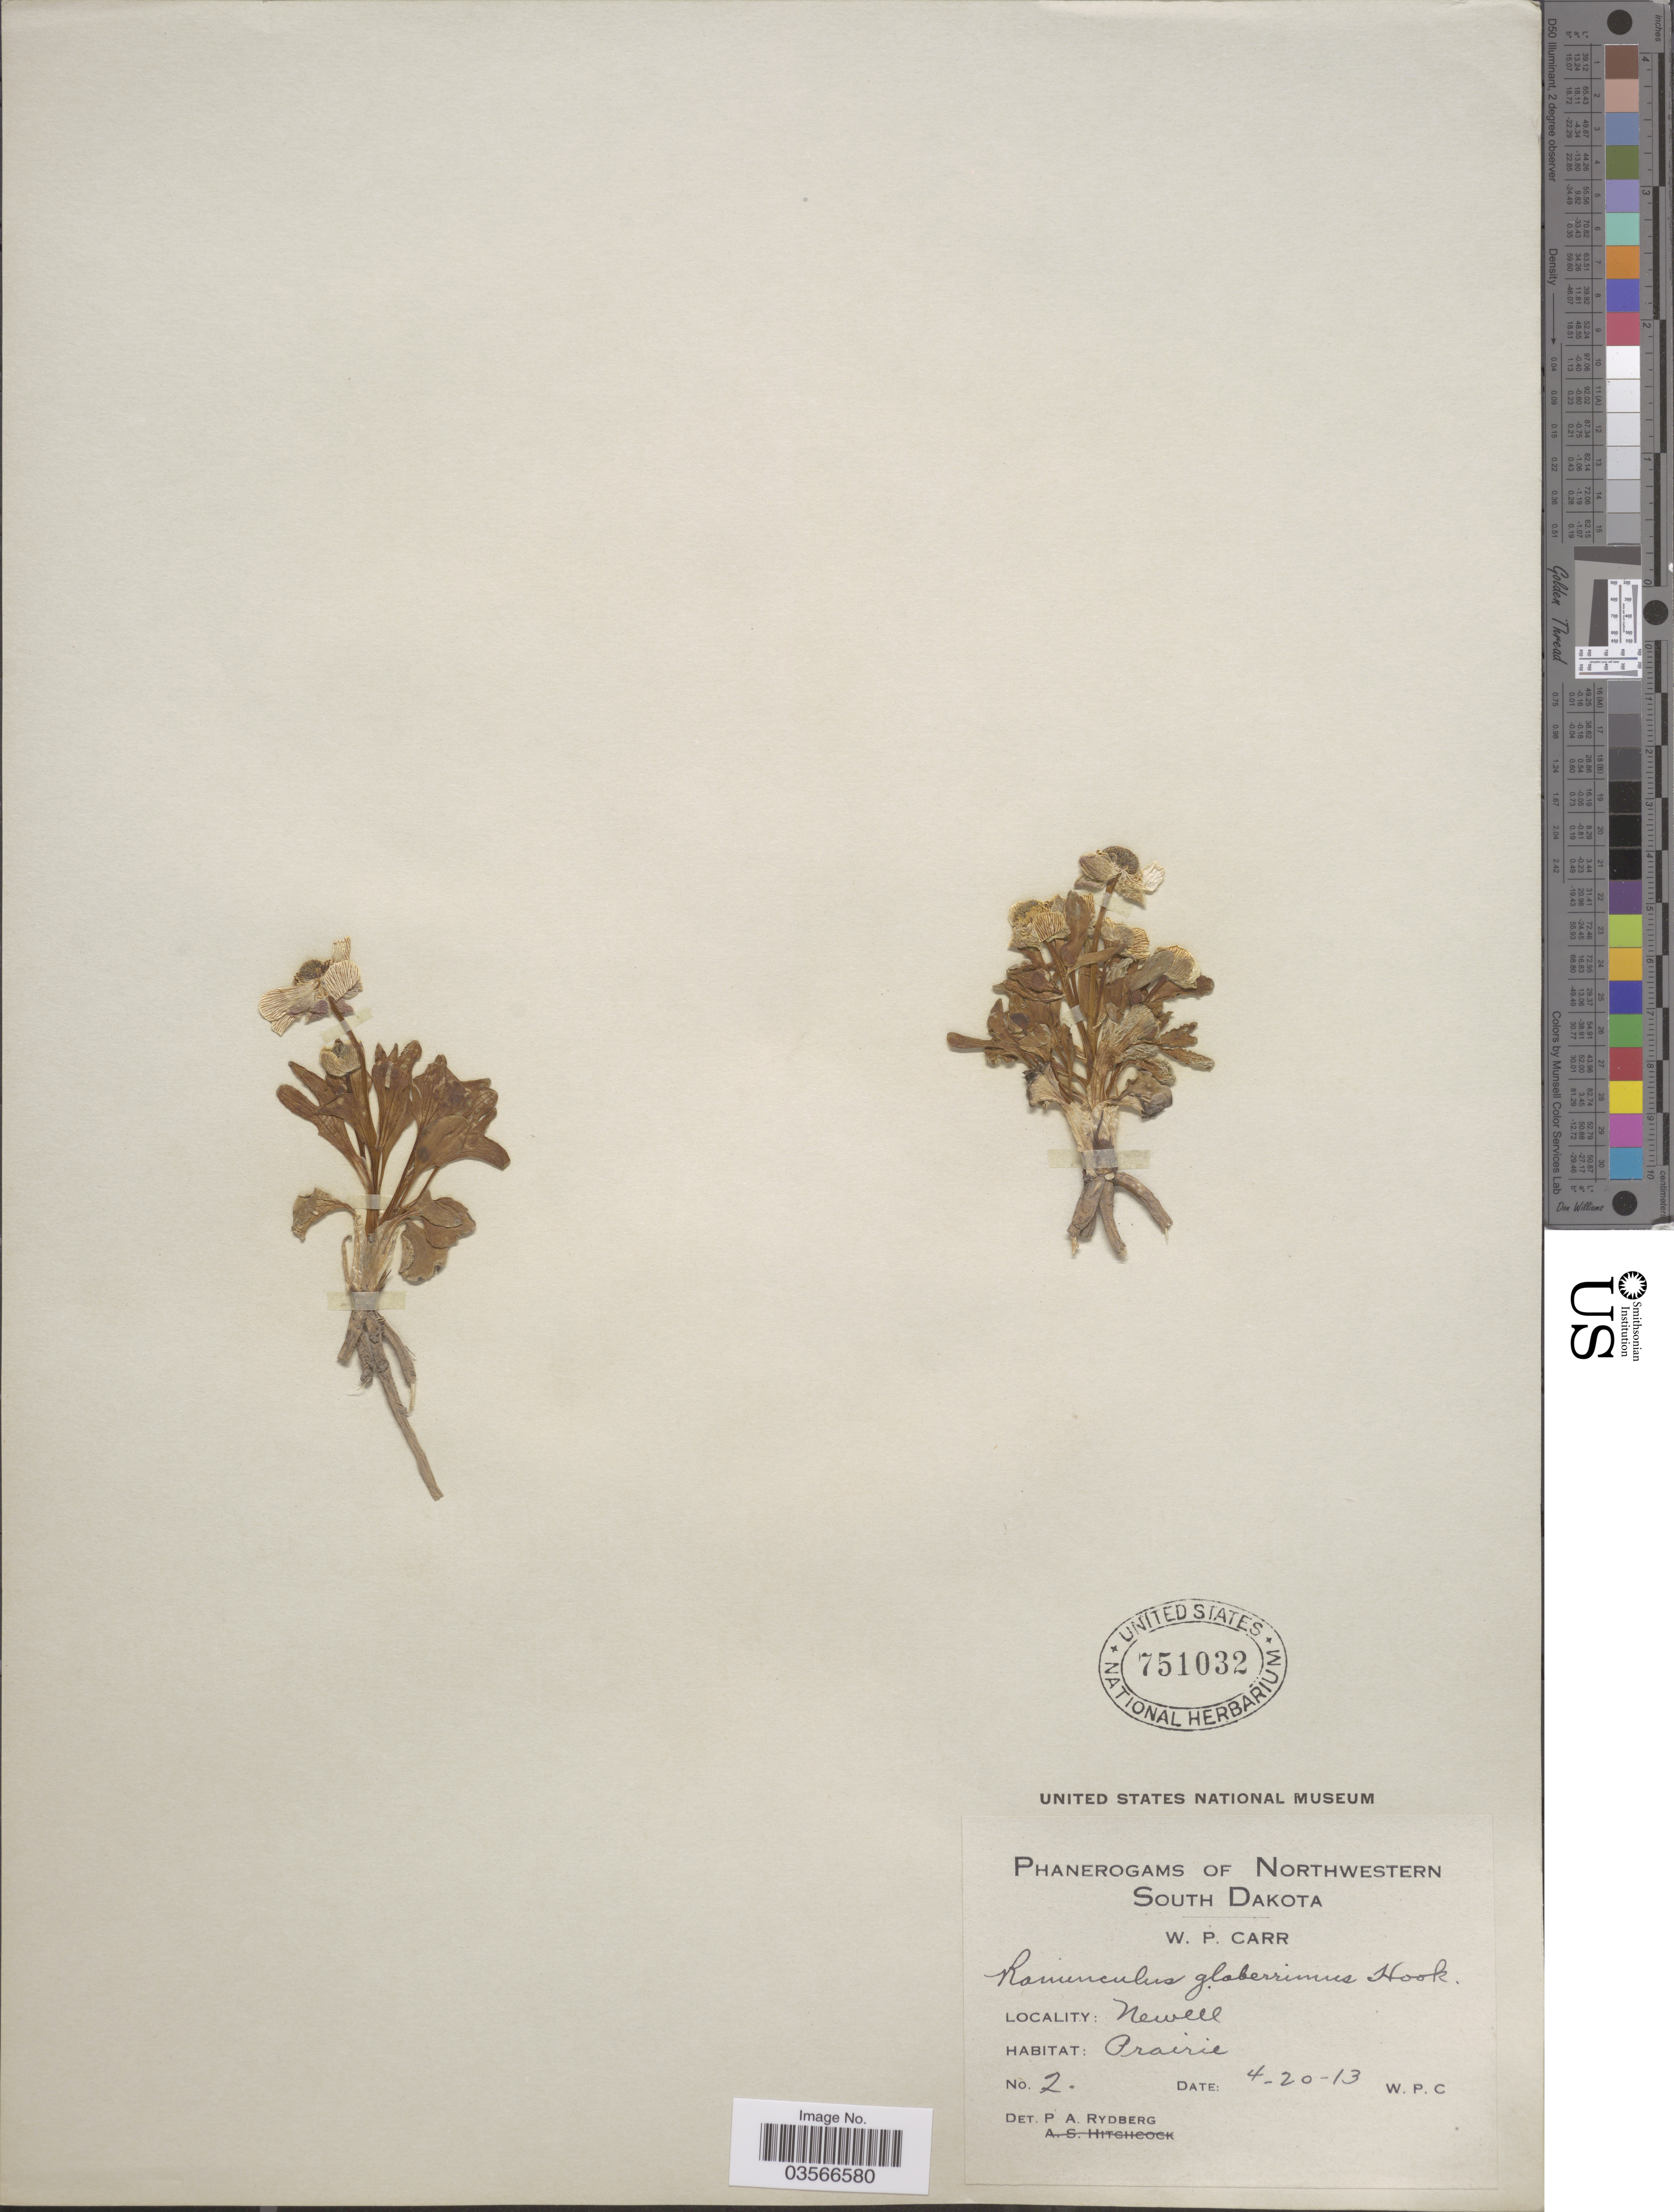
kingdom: Plantae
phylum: Tracheophyta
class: Magnoliopsida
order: Ranunculales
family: Ranunculaceae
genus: Ranunculus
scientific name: Ranunculus glaberrimus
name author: Hook.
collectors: W. Carr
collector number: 2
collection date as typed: Transcribed d/m/y: 20/4/13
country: United States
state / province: South Dakota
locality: Northwestern South Dakota. Newell.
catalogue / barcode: US 751032